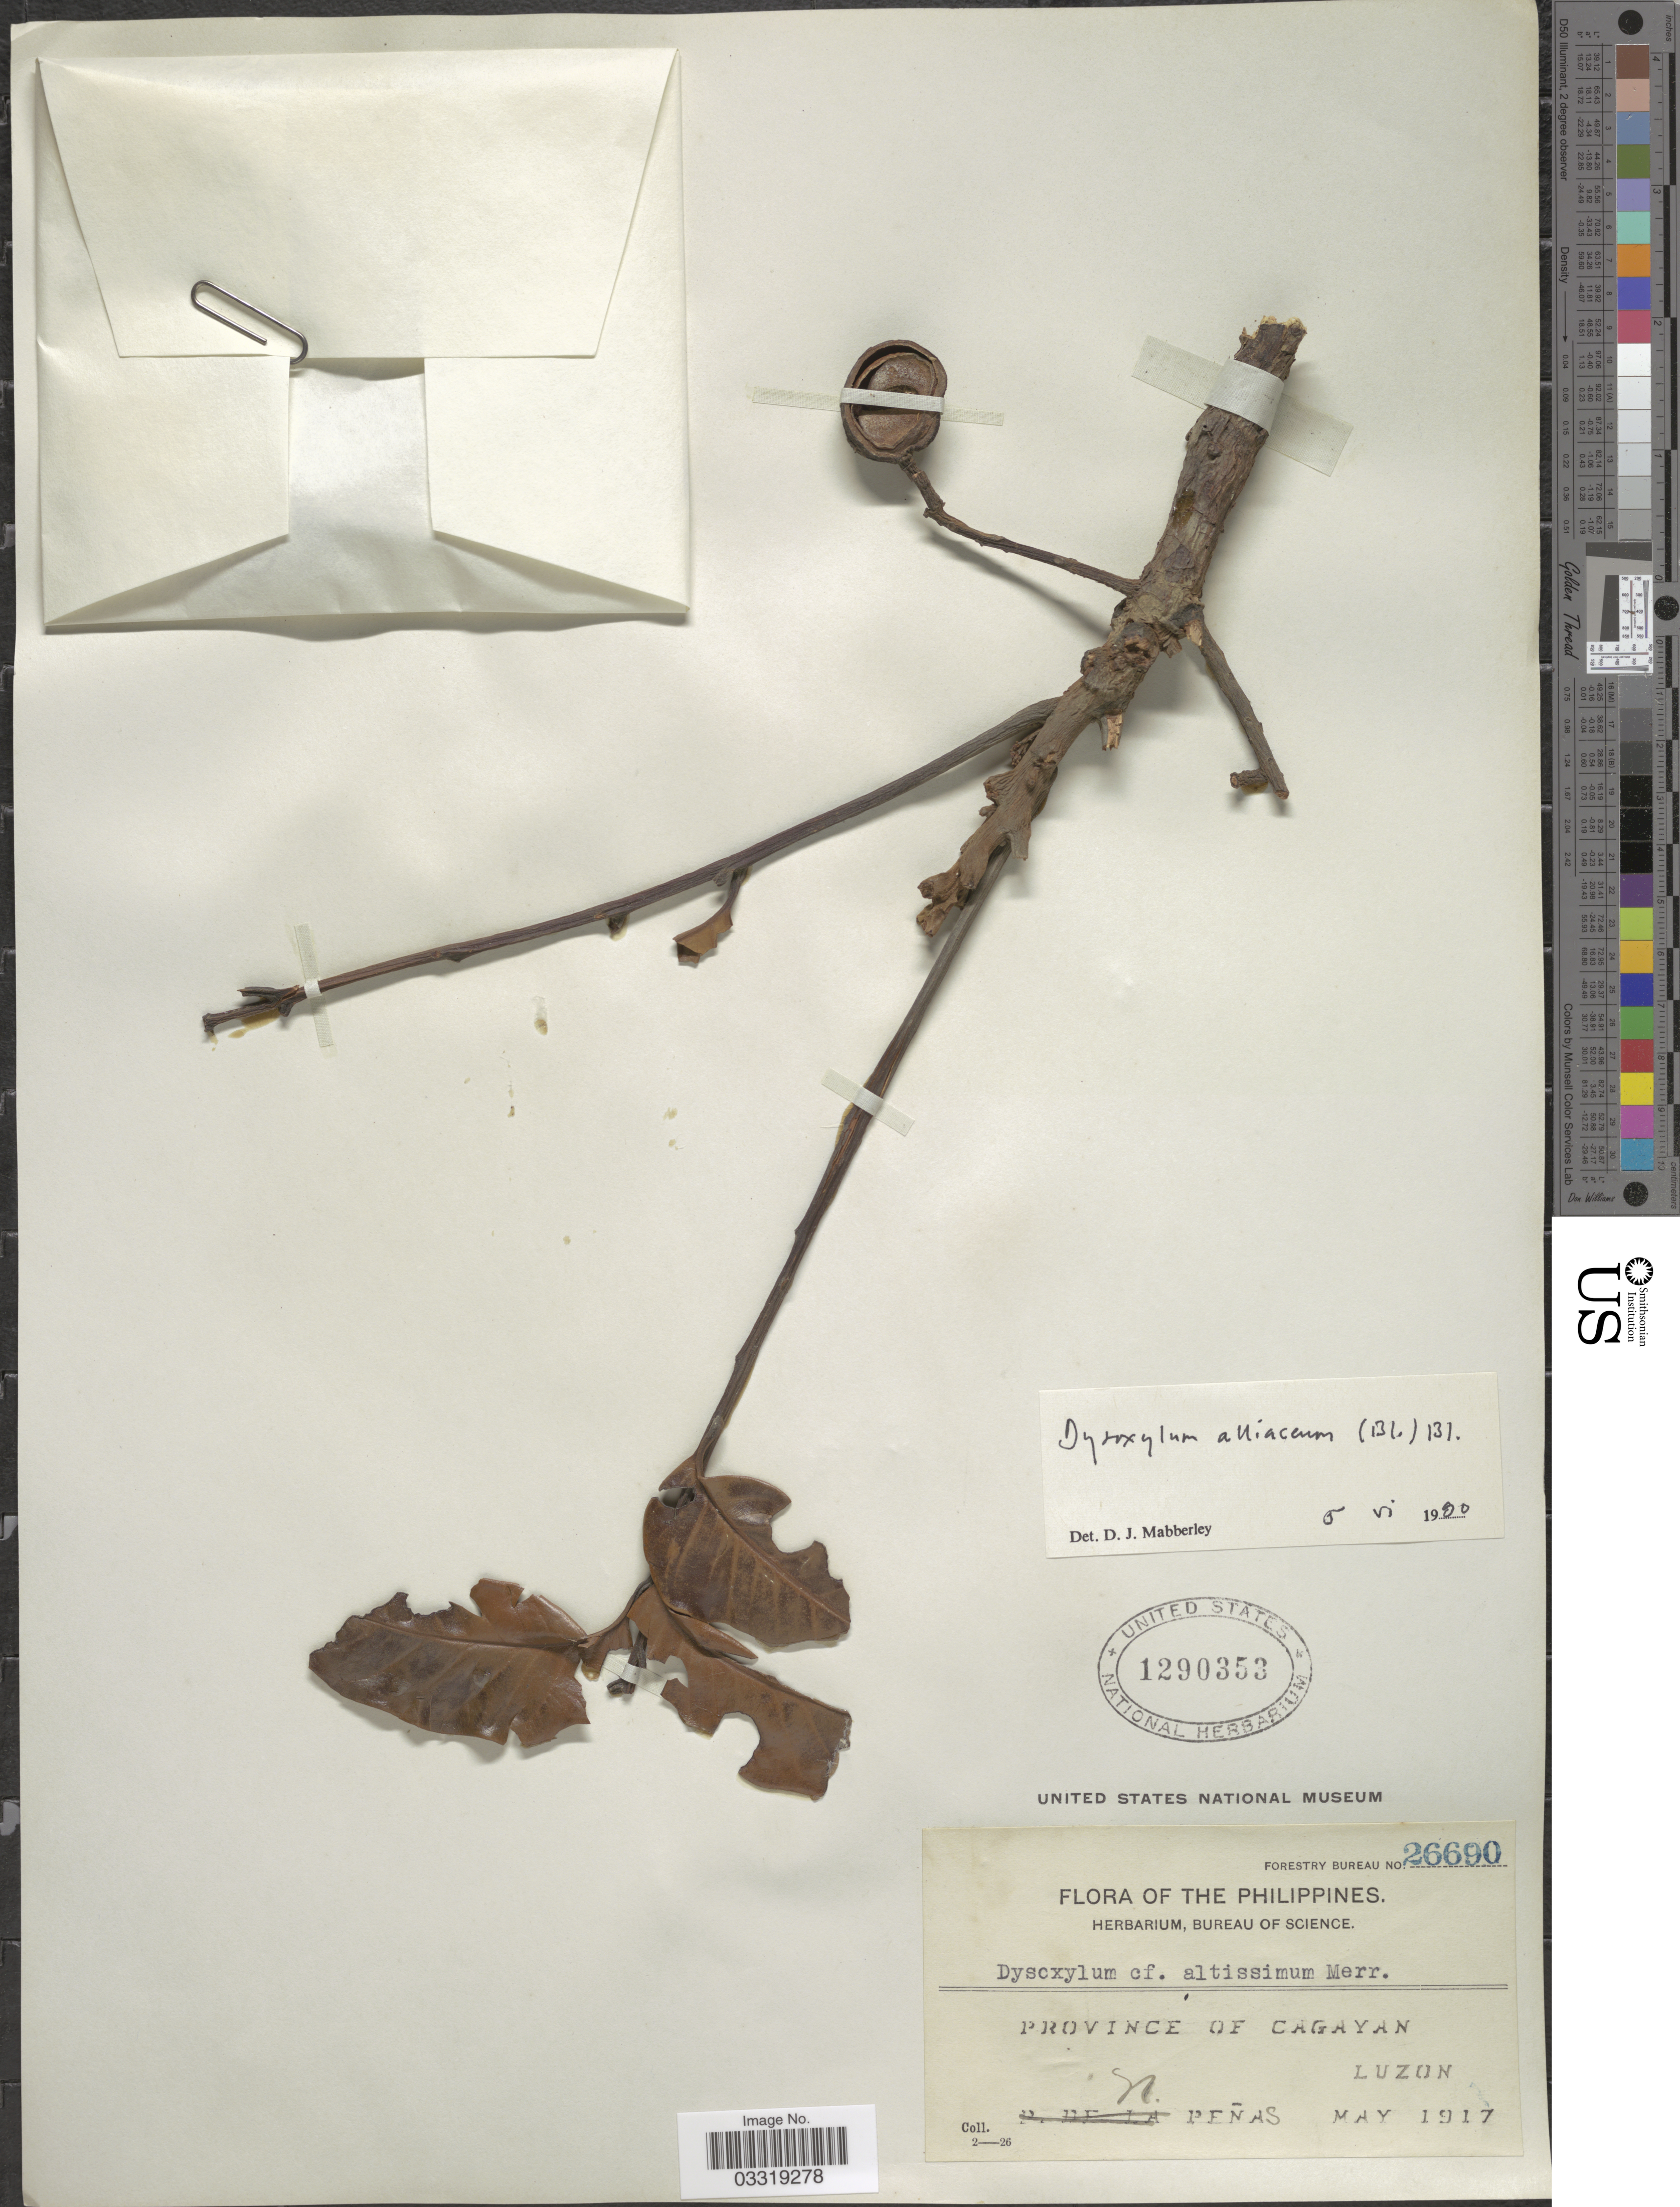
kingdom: Plantae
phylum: Tracheophyta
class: Magnoliopsida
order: Sapindales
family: Meliaceae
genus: Prasoxylon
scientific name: Prasoxylon alliaceum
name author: (Blume) M. Roem.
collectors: N. Penas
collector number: Forestry Bureau 26690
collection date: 1917-05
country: Philippines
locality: Province of Cagayan, Luzon.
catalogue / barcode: US 1290353